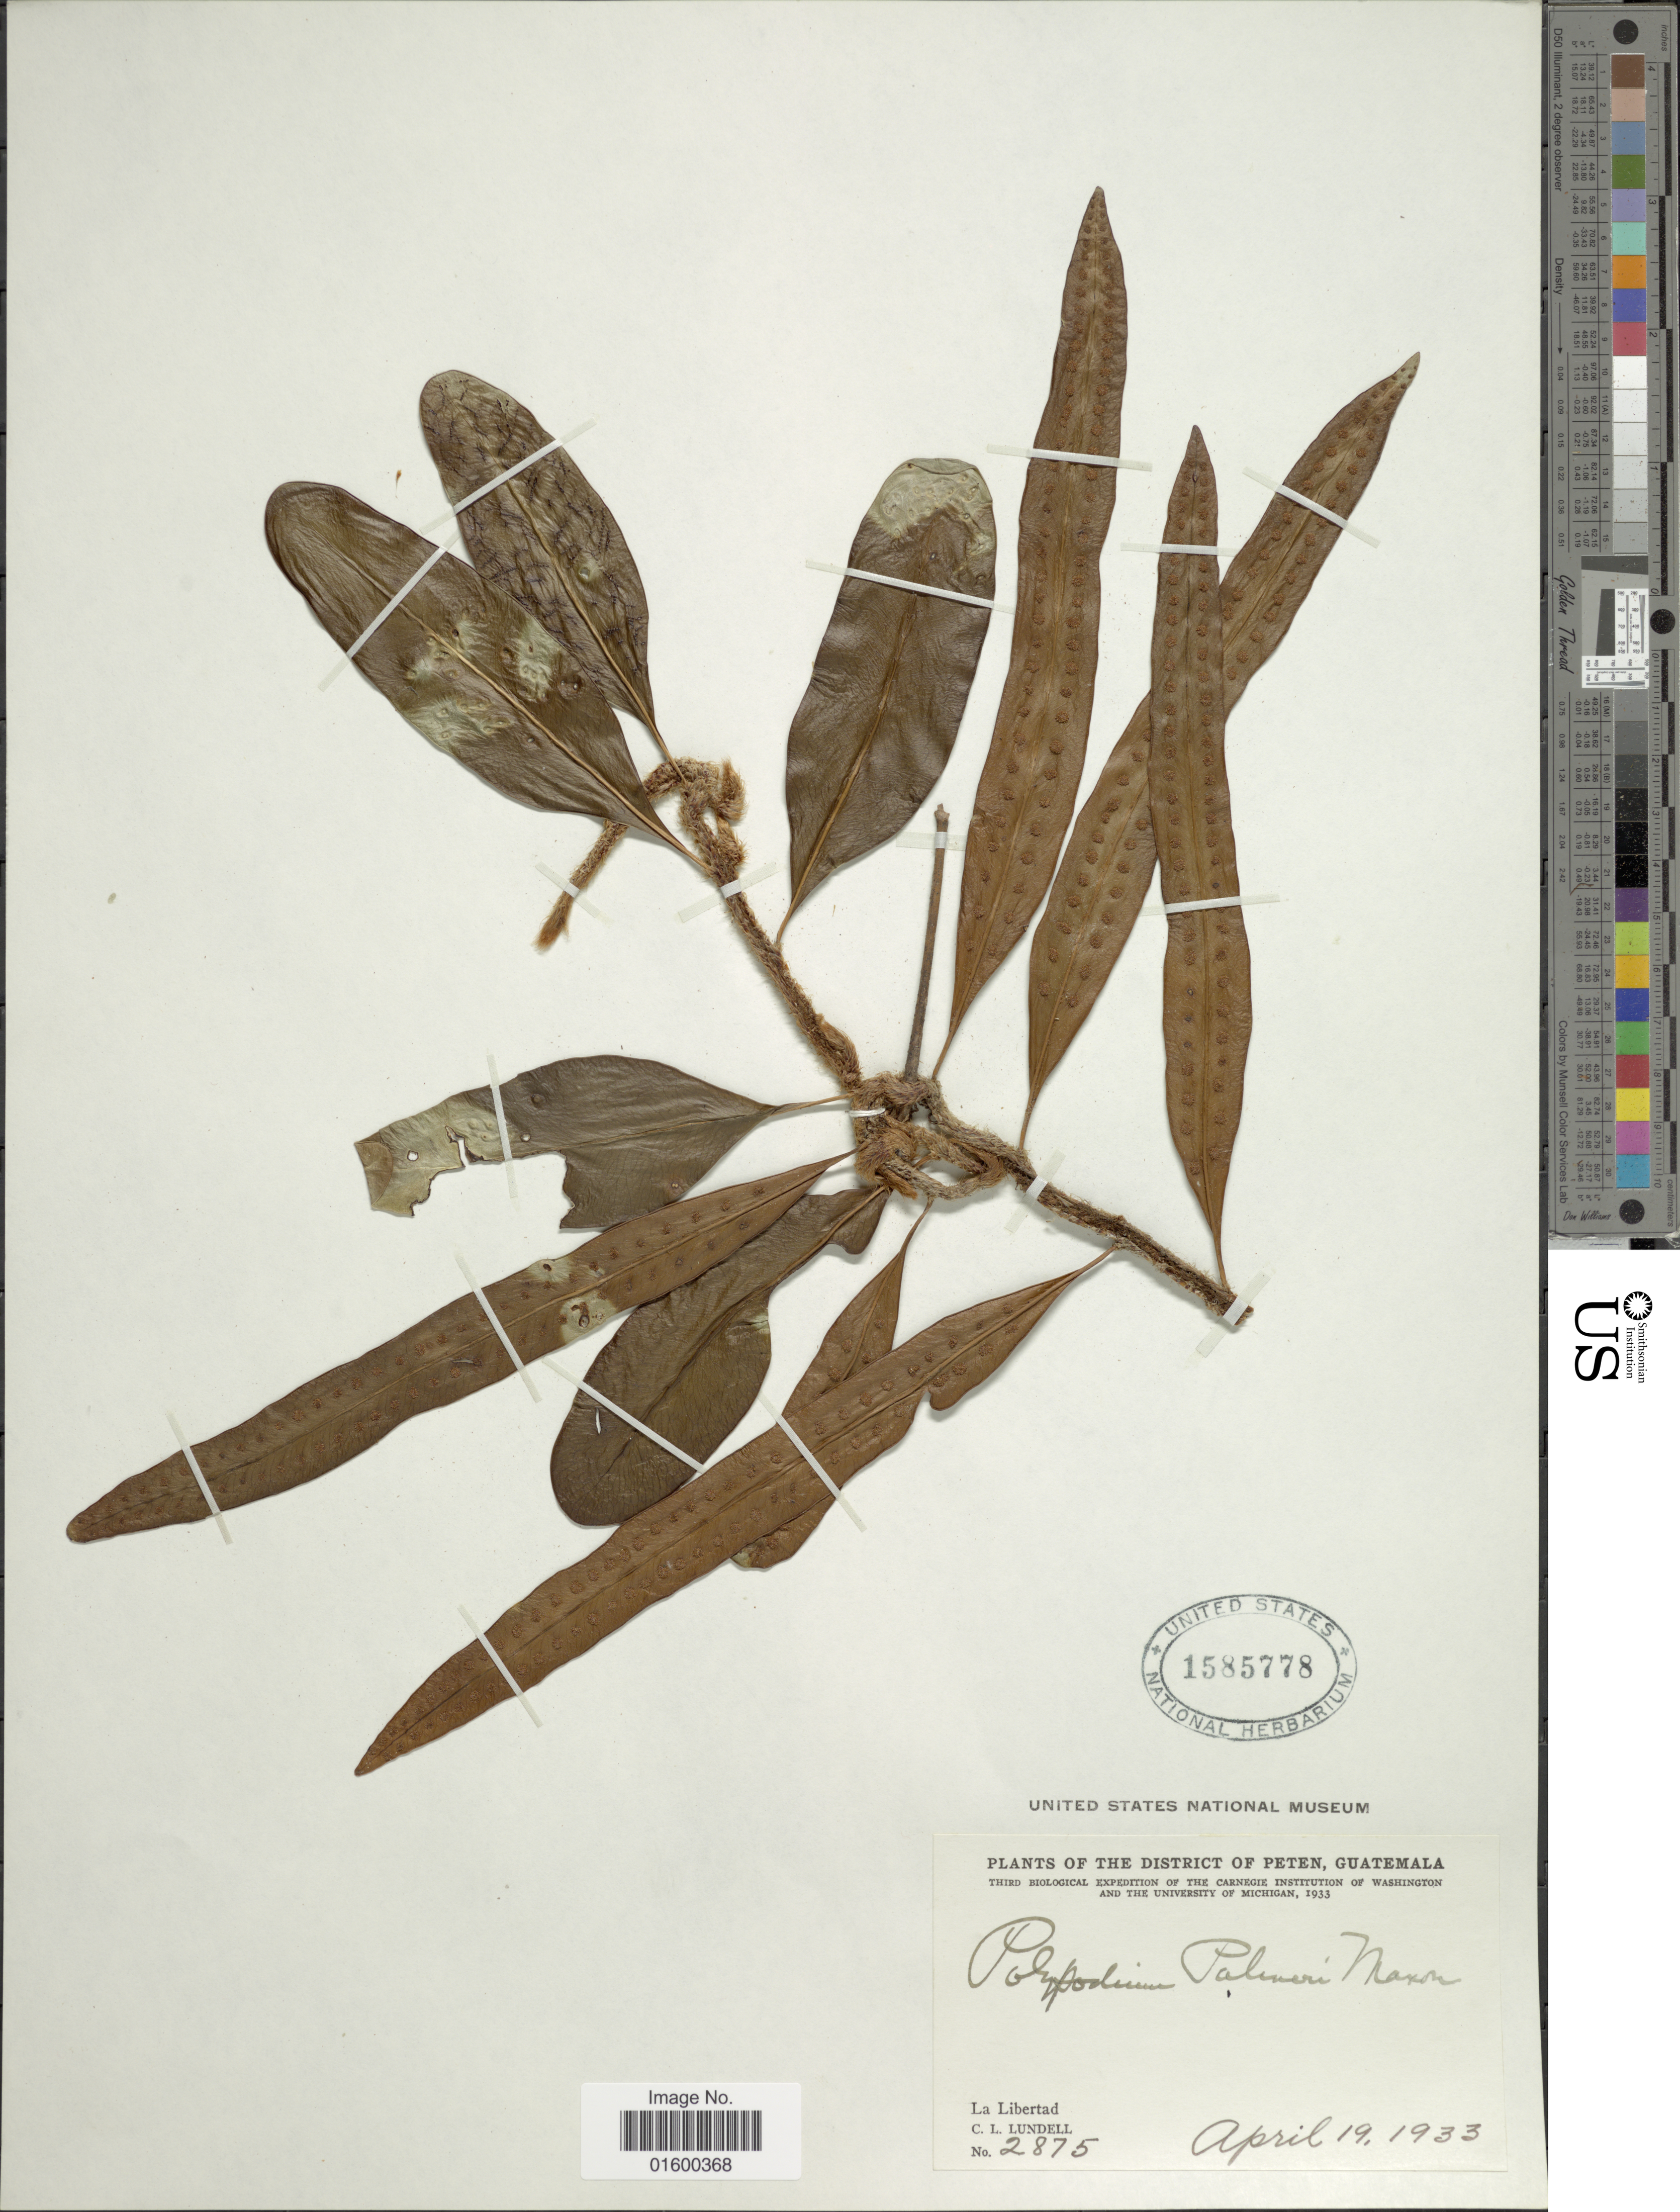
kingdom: Plantae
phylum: Tracheophyta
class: Polypodiopsida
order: Polypodiales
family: Polypodiaceae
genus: Microgramma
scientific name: Microgramma nitida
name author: (J. Sm.) A.R. Sm.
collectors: C. L. Lundell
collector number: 2875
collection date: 1933-04-19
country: Guatemala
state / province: El Petén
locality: District of Peten, La Libertad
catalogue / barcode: US 1585778